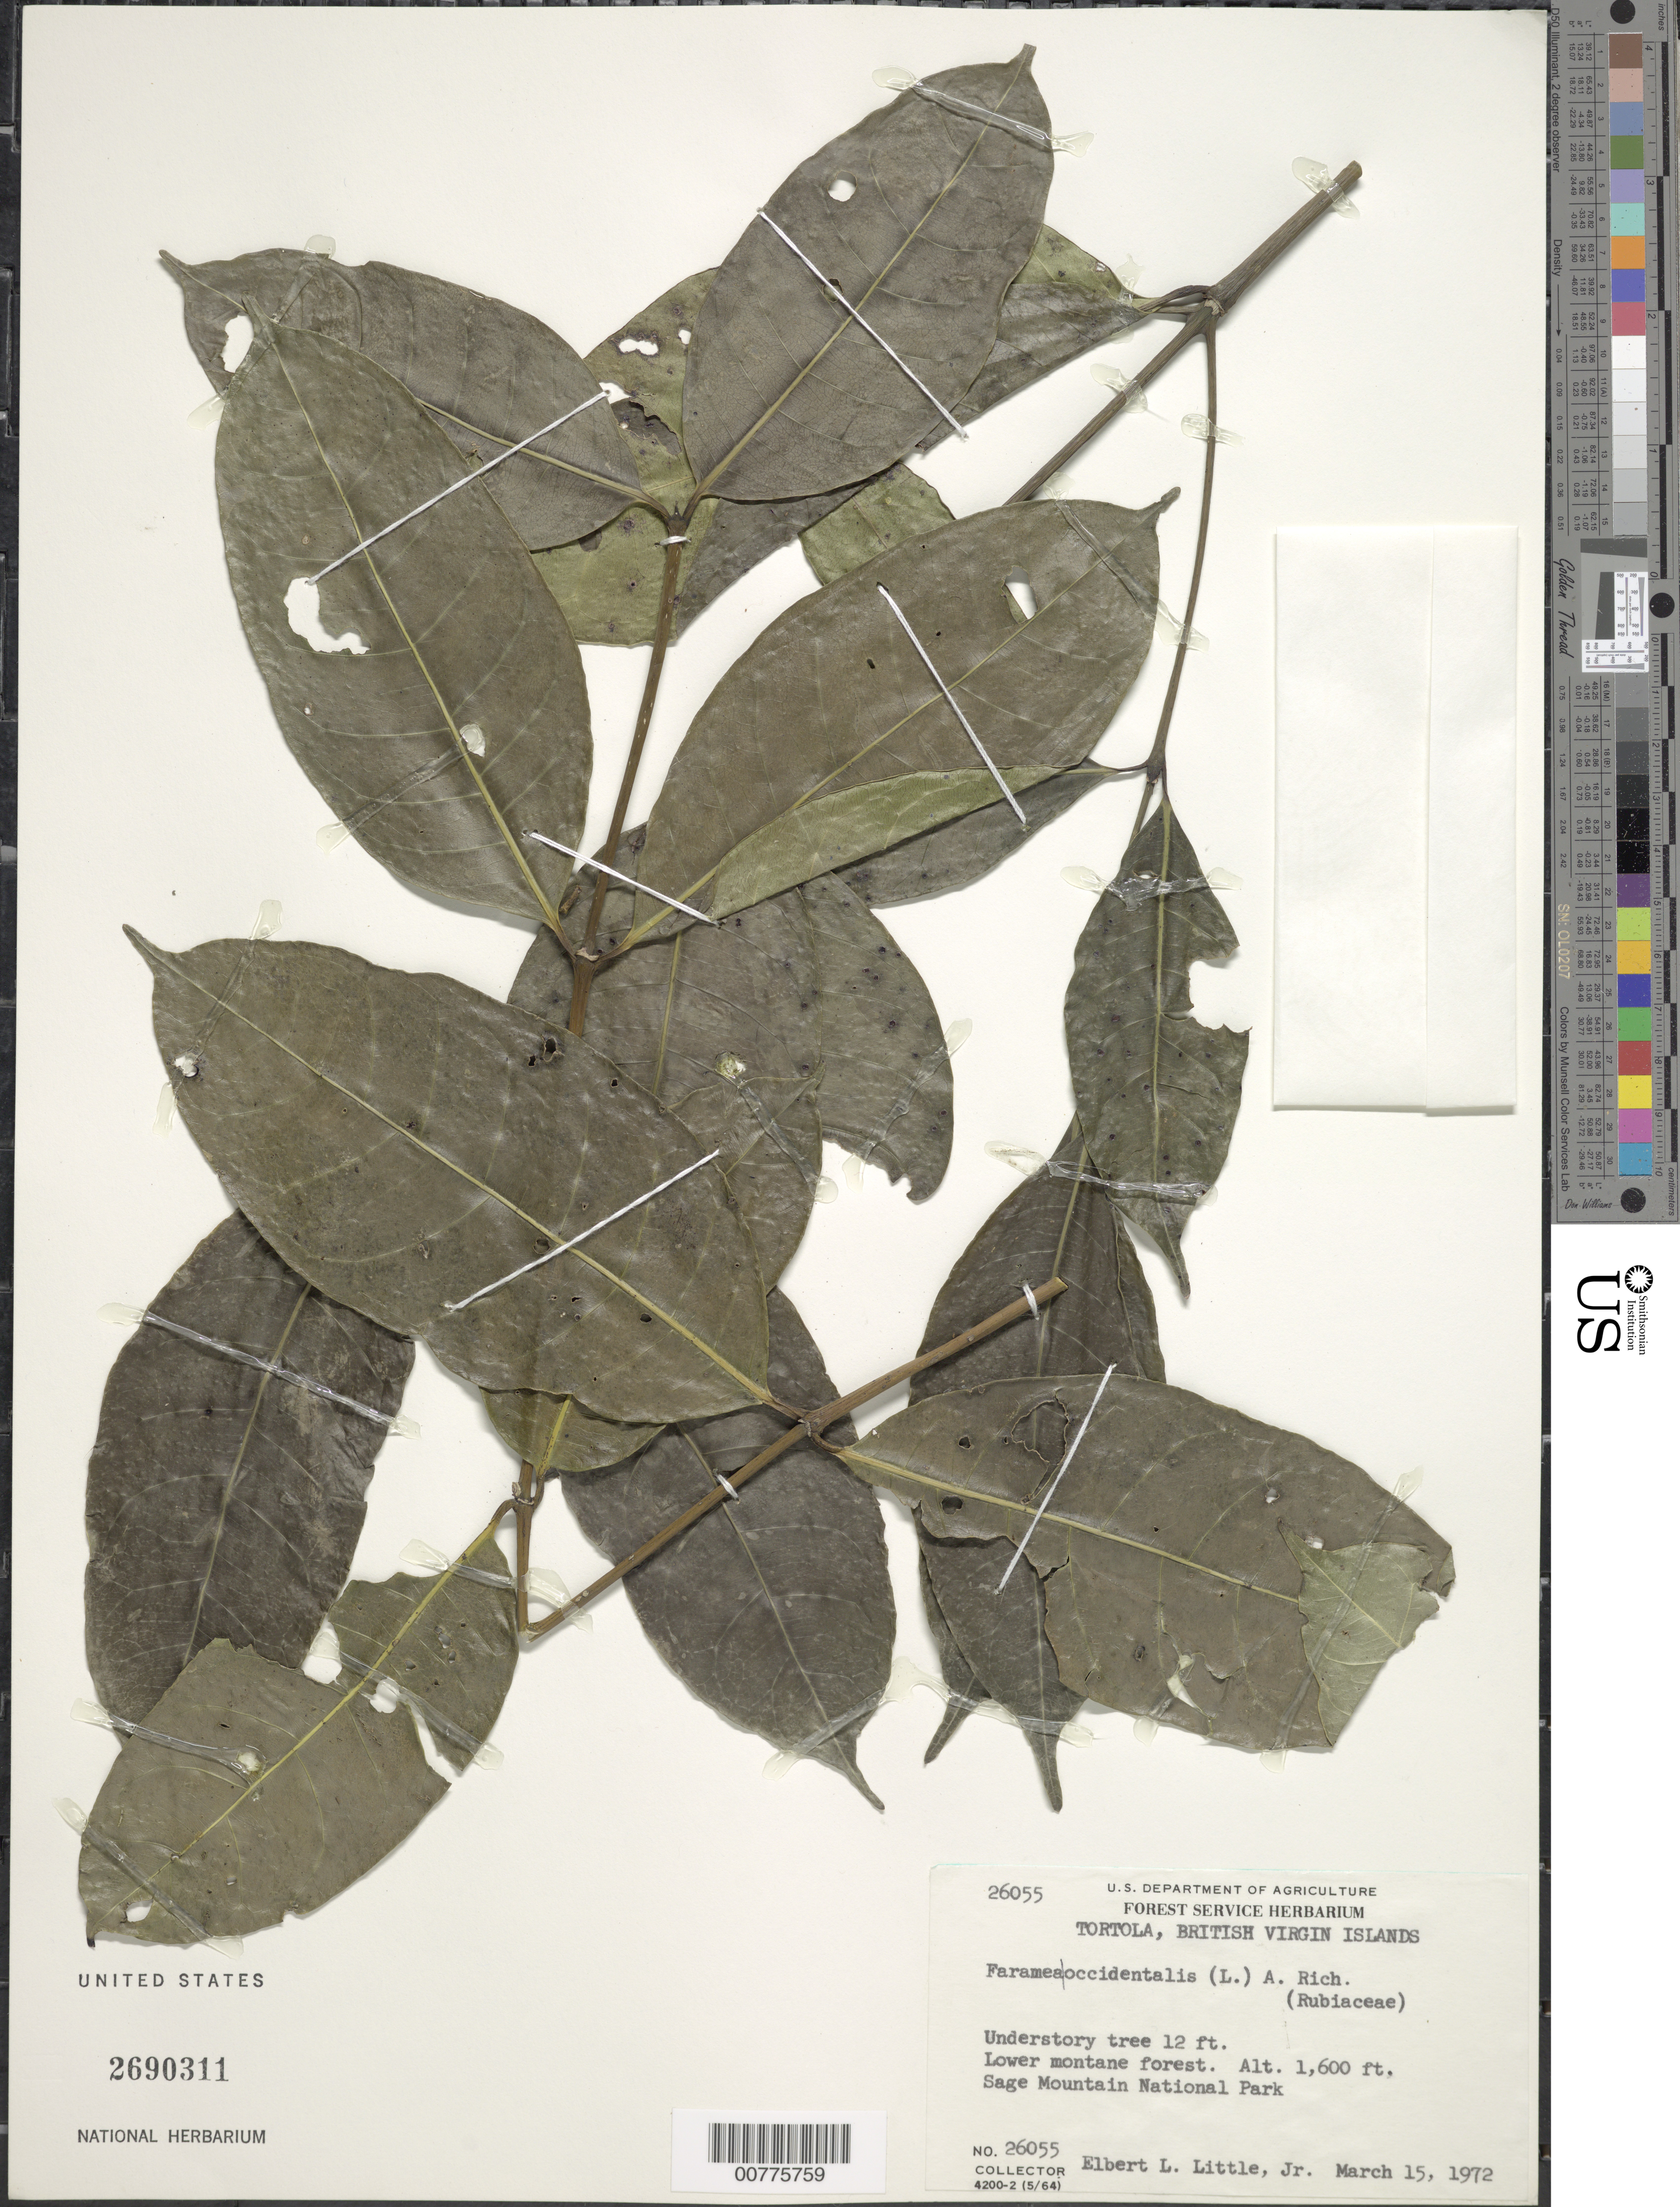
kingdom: Plantae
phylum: Tracheophyta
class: Magnoliopsida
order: Gentianales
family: Rubiaceae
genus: Faramea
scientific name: Faramea occidentalis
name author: (L.) A. Rich.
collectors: E. L. Little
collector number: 26055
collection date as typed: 15 Mar 1972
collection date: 1972-03-15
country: British Virgin Islands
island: Tortola I.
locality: Sage Mountain National Park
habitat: Lower montane forest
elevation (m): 488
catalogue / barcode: US 2690311